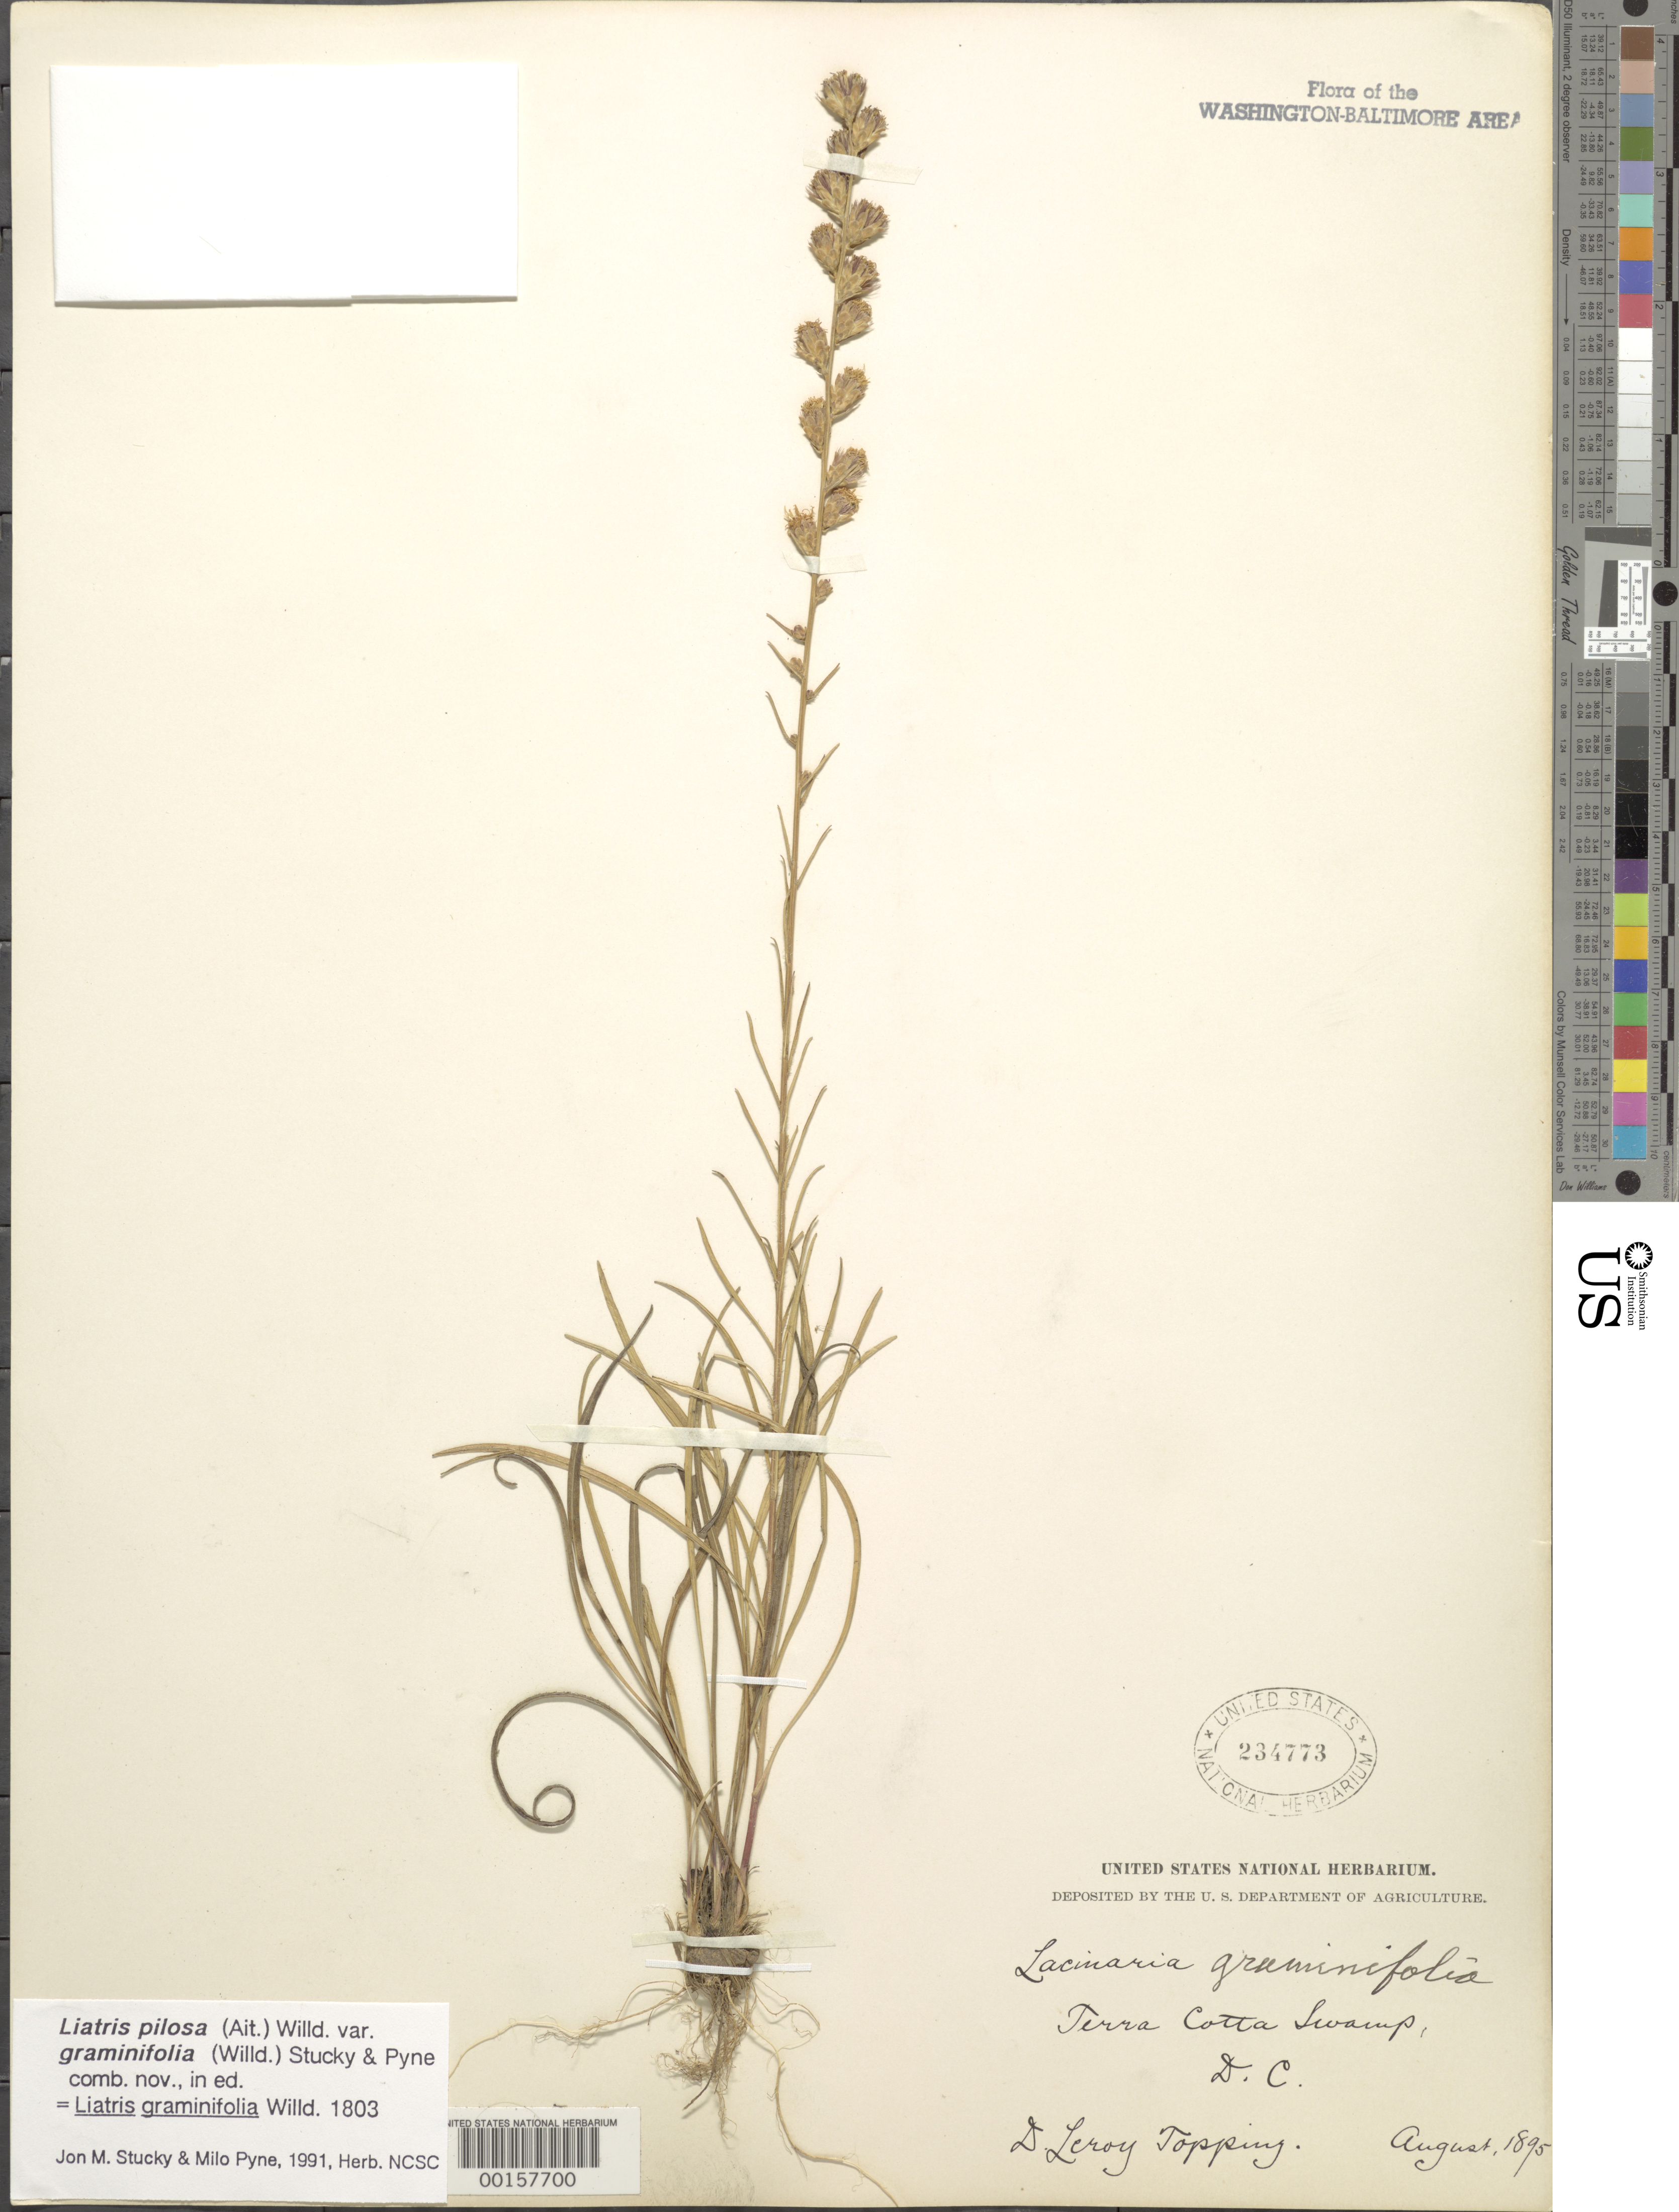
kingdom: Plantae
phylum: Tracheophyta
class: Magnoliopsida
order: Asterales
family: Asteraceae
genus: Liatris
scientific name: Liatris pilosa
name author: (Aiton) Willd.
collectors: D. L. Topping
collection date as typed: Aug 1895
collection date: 1895-08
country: United States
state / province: District of Columbia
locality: Terra Cotta Swamp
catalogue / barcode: US 234773